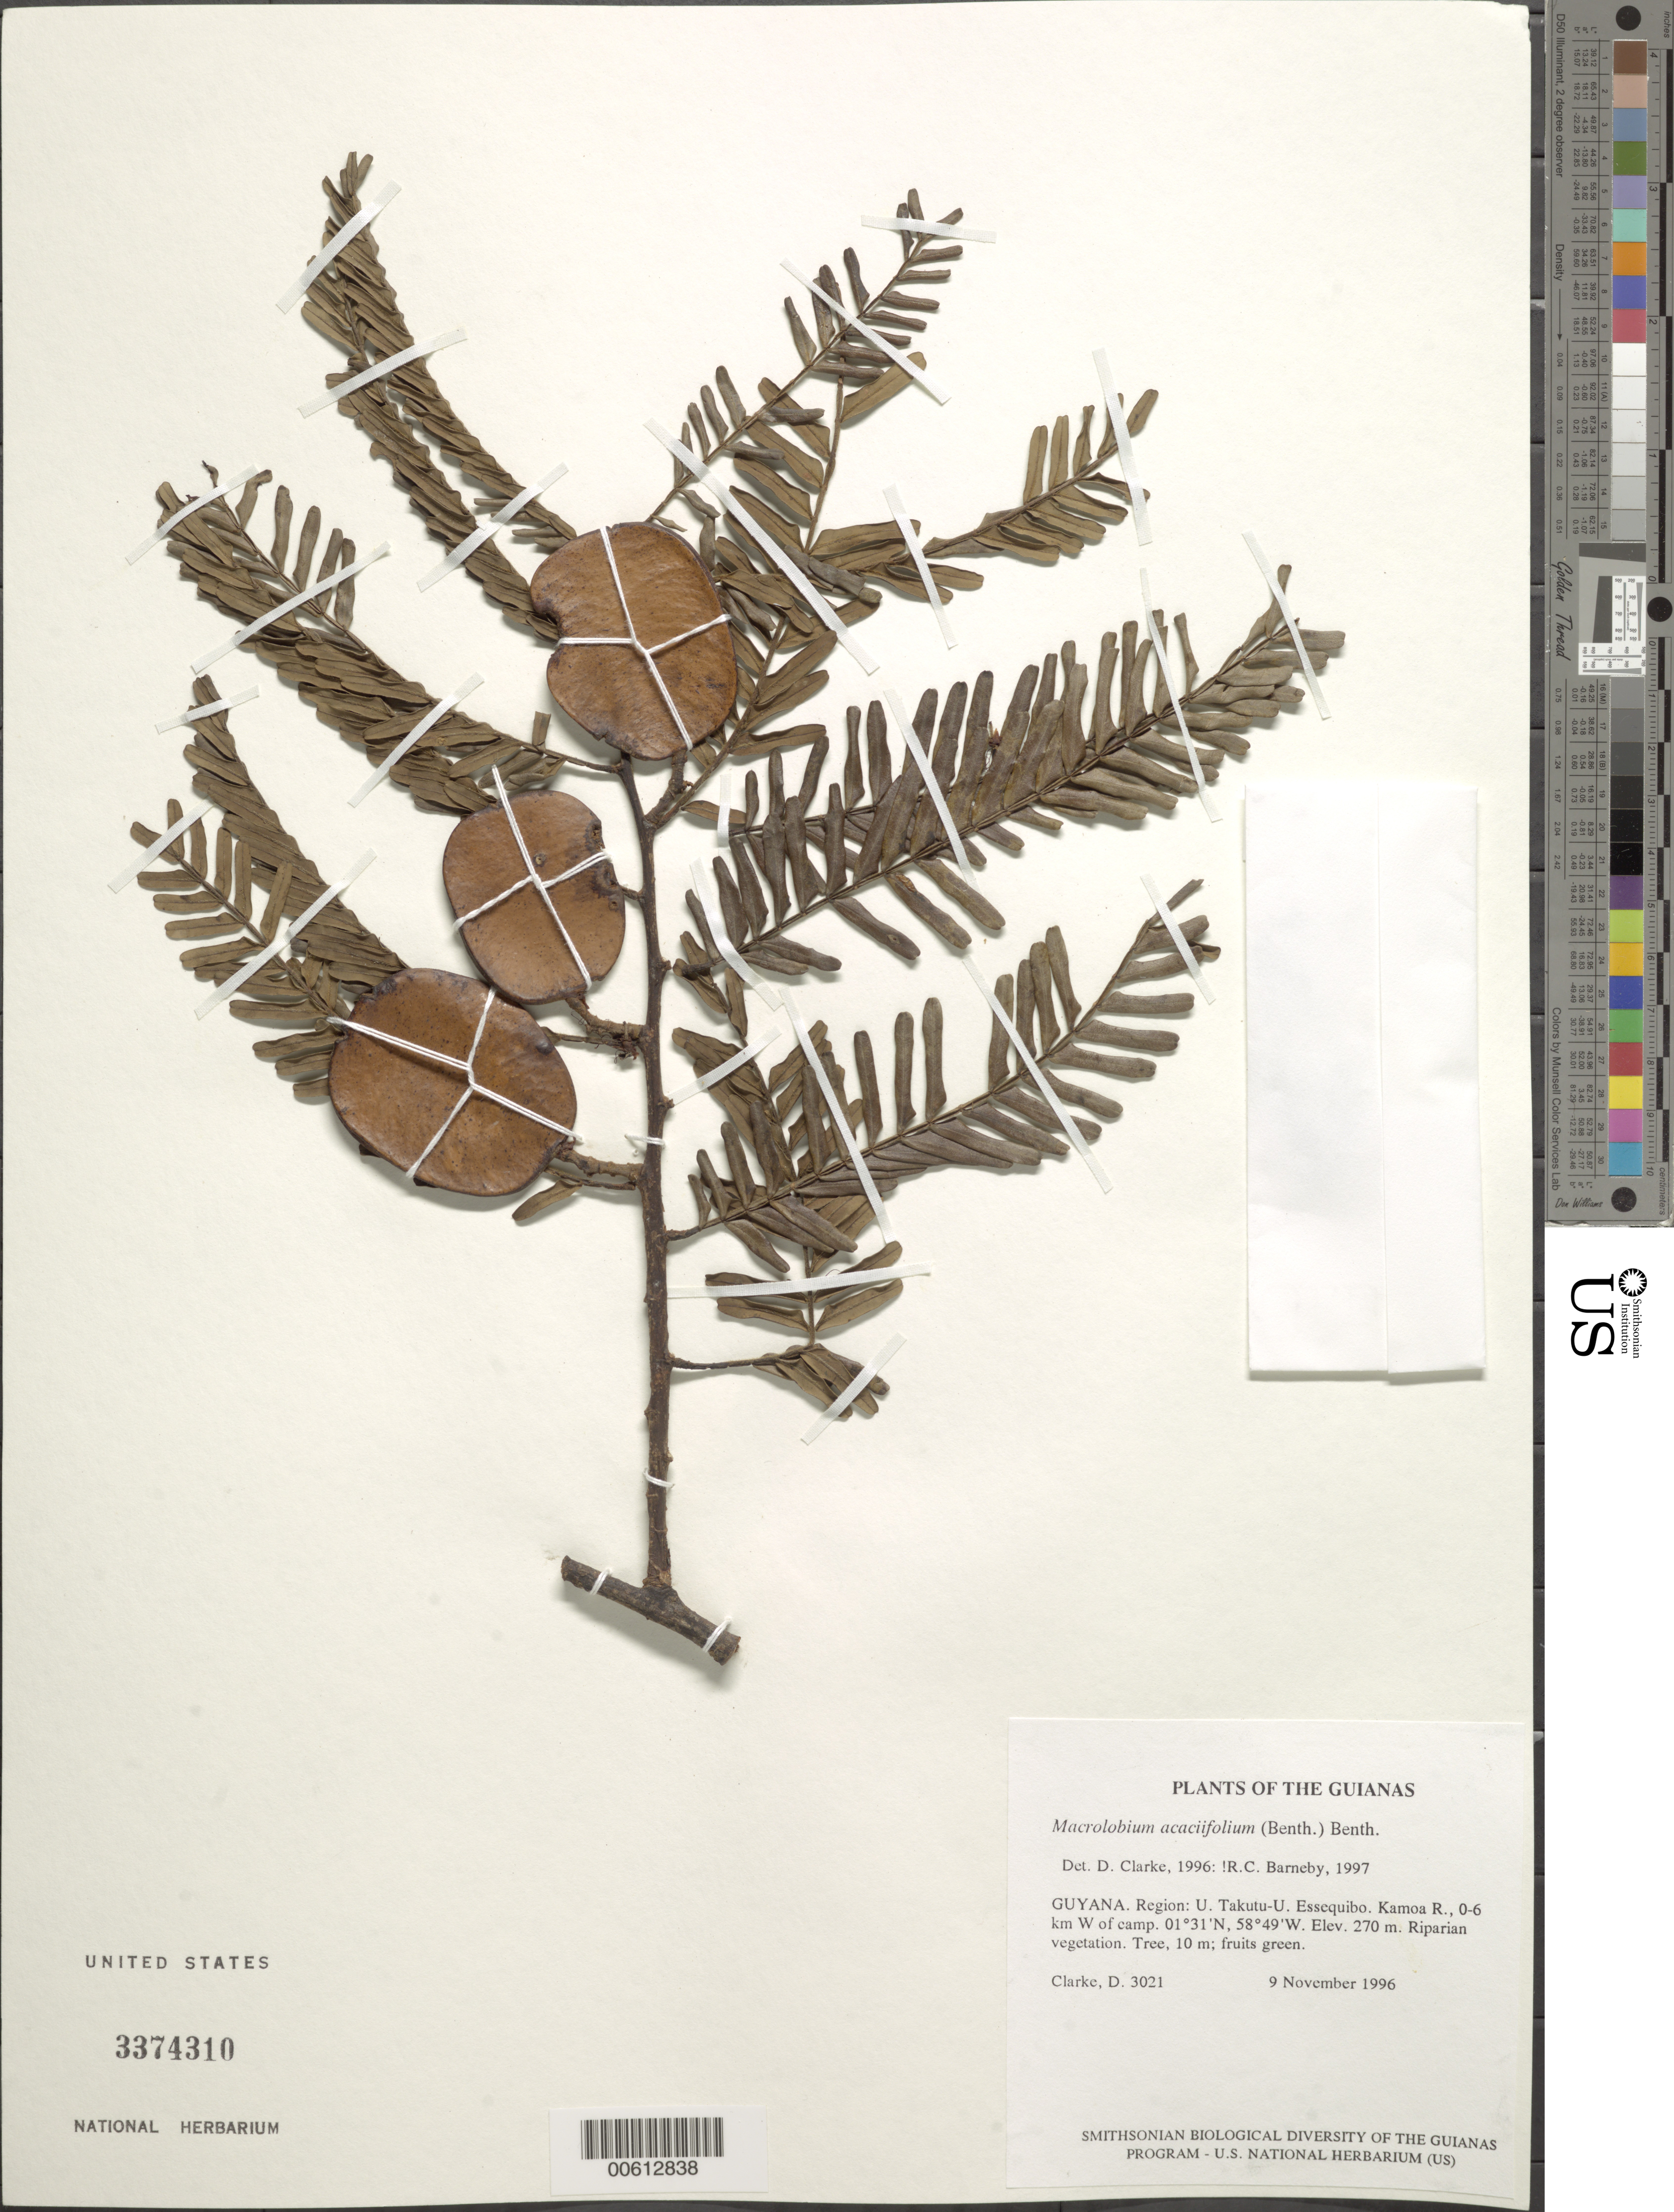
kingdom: Plantae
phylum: Tracheophyta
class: Magnoliopsida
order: Fabales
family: Fabaceae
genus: Macrolobium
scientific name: Macrolobium acaciifolium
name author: (Benth.) Benth.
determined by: Barneby, Rupert C., (NY)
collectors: H. D. Clarke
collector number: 3021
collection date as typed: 9 November 1996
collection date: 1996-11-09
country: Guyana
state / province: U. Takutu-U. Essequibo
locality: Kamoa R., 0-6 km W of camp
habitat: Riparian vegetation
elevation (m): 270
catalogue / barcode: US 3374310